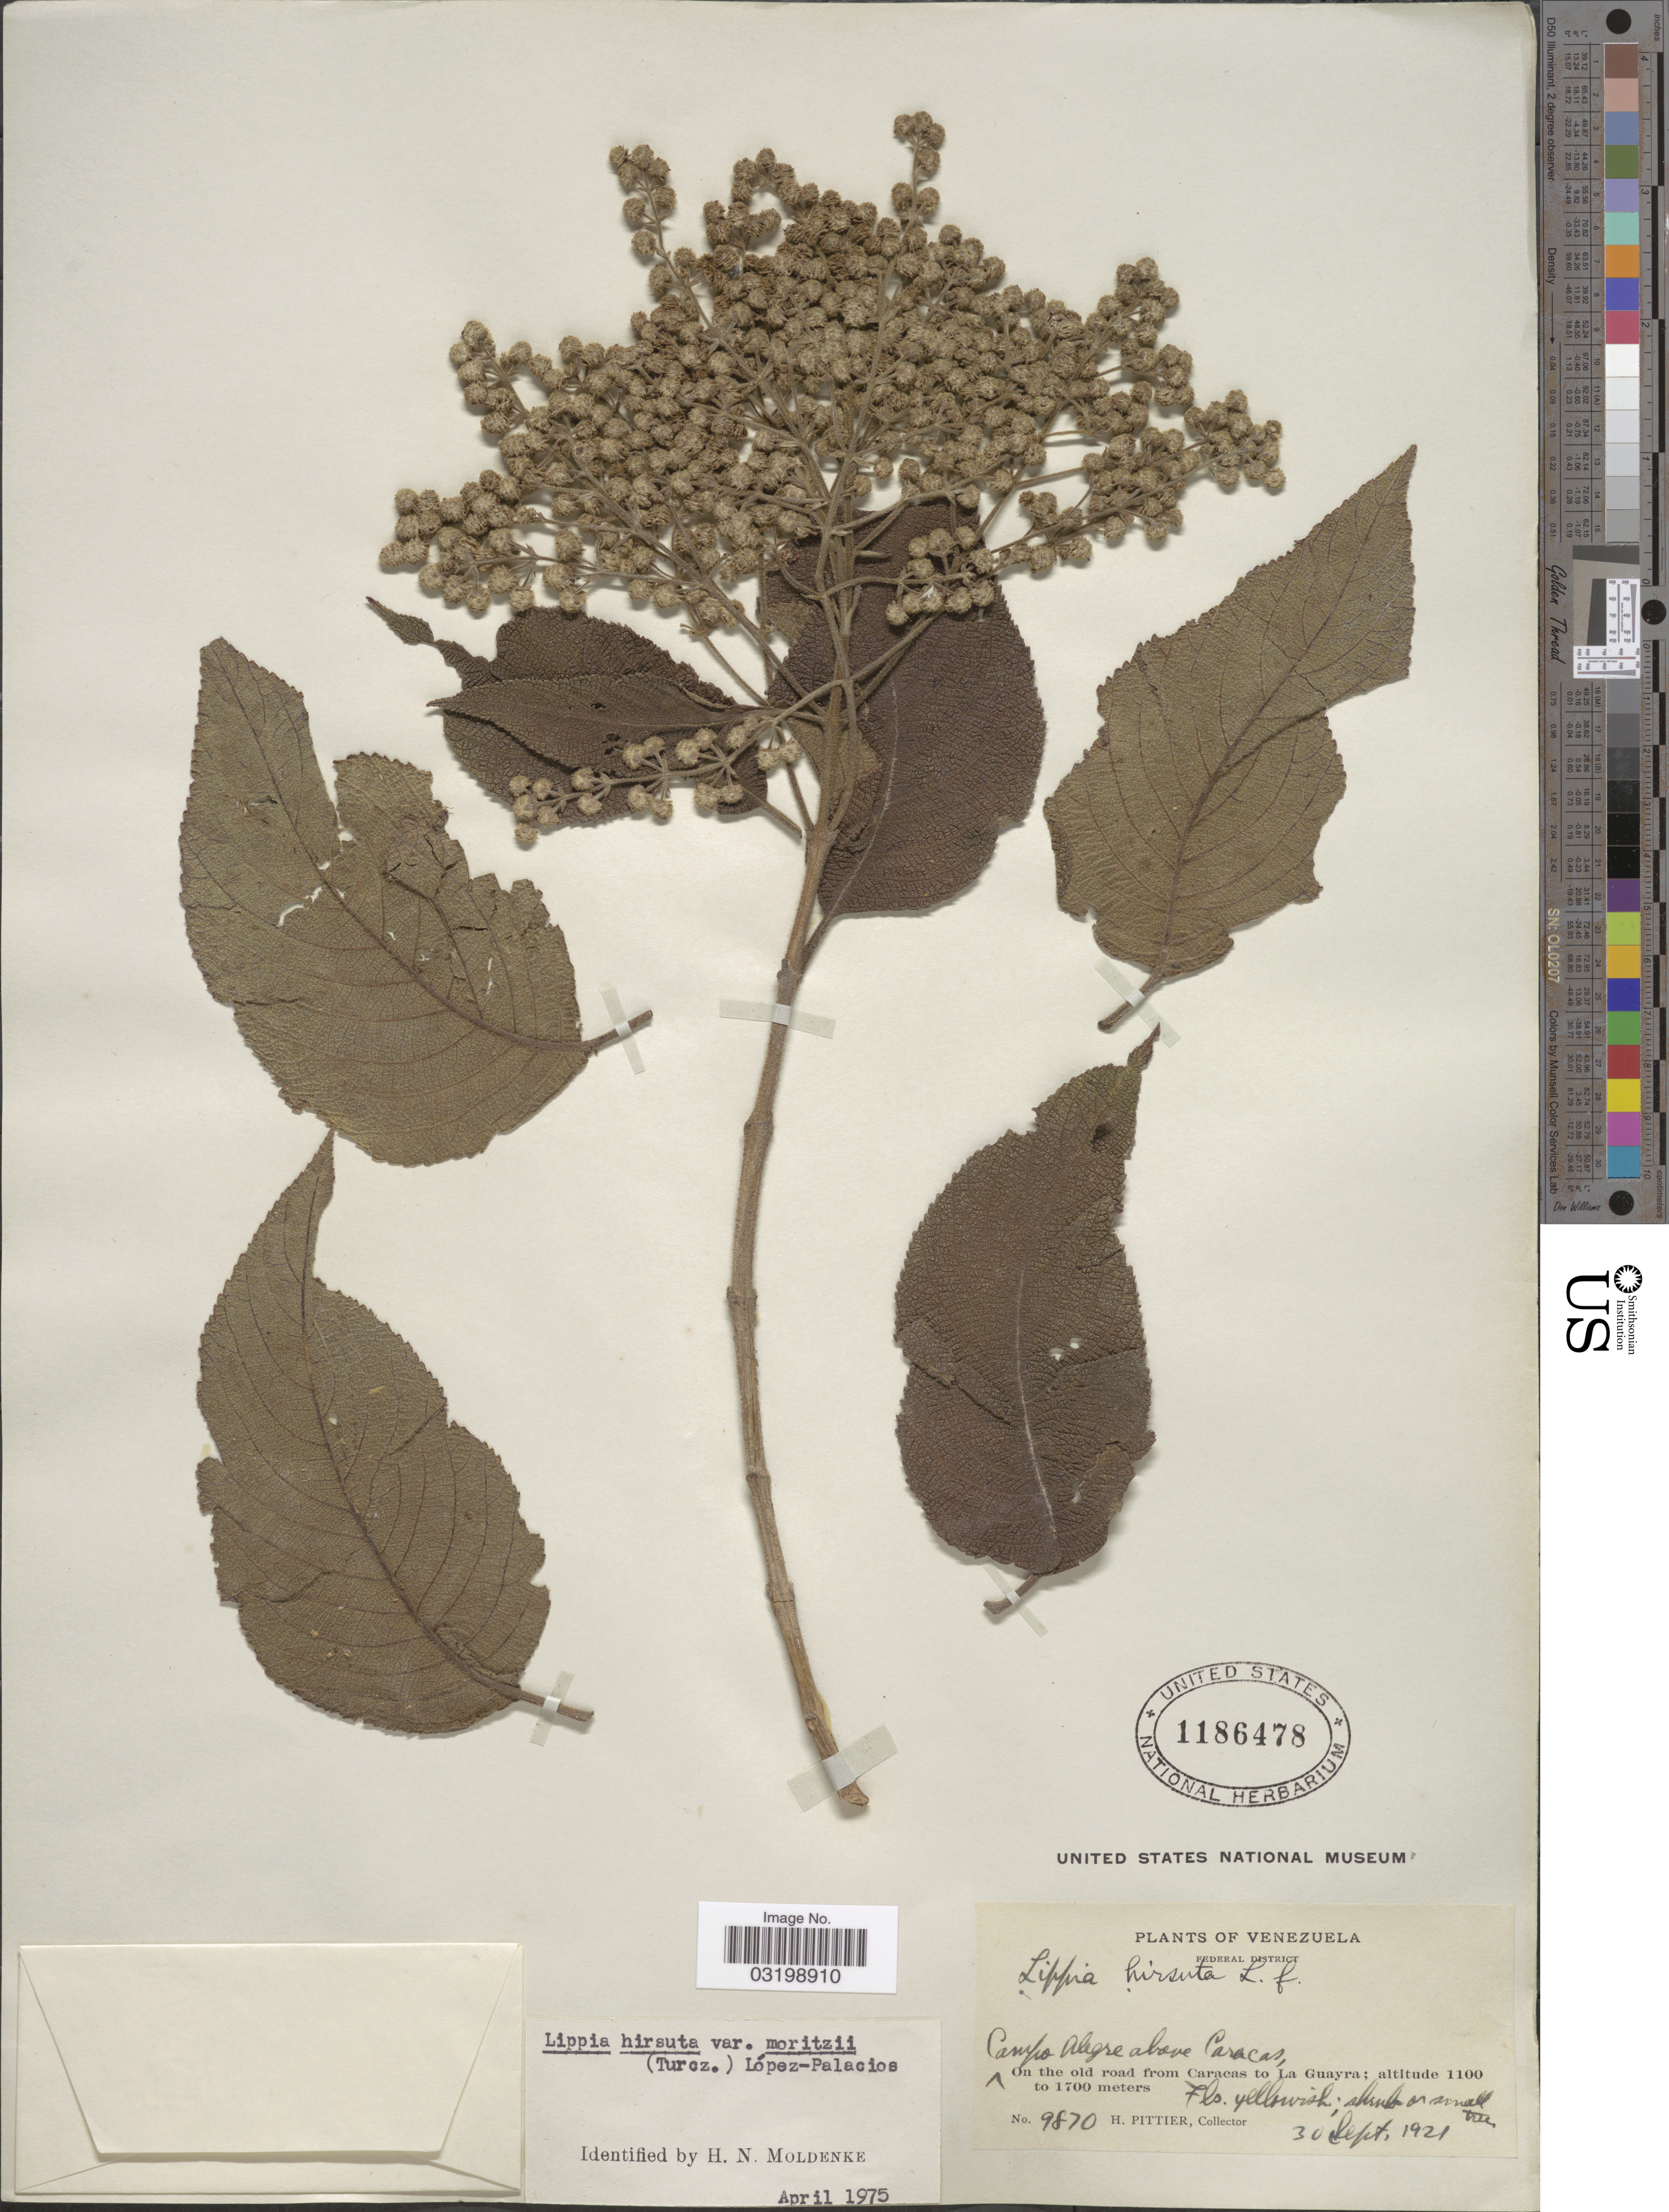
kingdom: Plantae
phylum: Tracheophyta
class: Magnoliopsida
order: Lamiales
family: Verbenaceae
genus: Lippia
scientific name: Lippia hirsuta var. moritzii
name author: L.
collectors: H. F. Pittier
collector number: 9870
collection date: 1921-09-30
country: Venezuela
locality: Federal District. Campo Alegre above Caracas, on the old road from Caracas to La Guayra.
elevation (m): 1100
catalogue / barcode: US 1186478